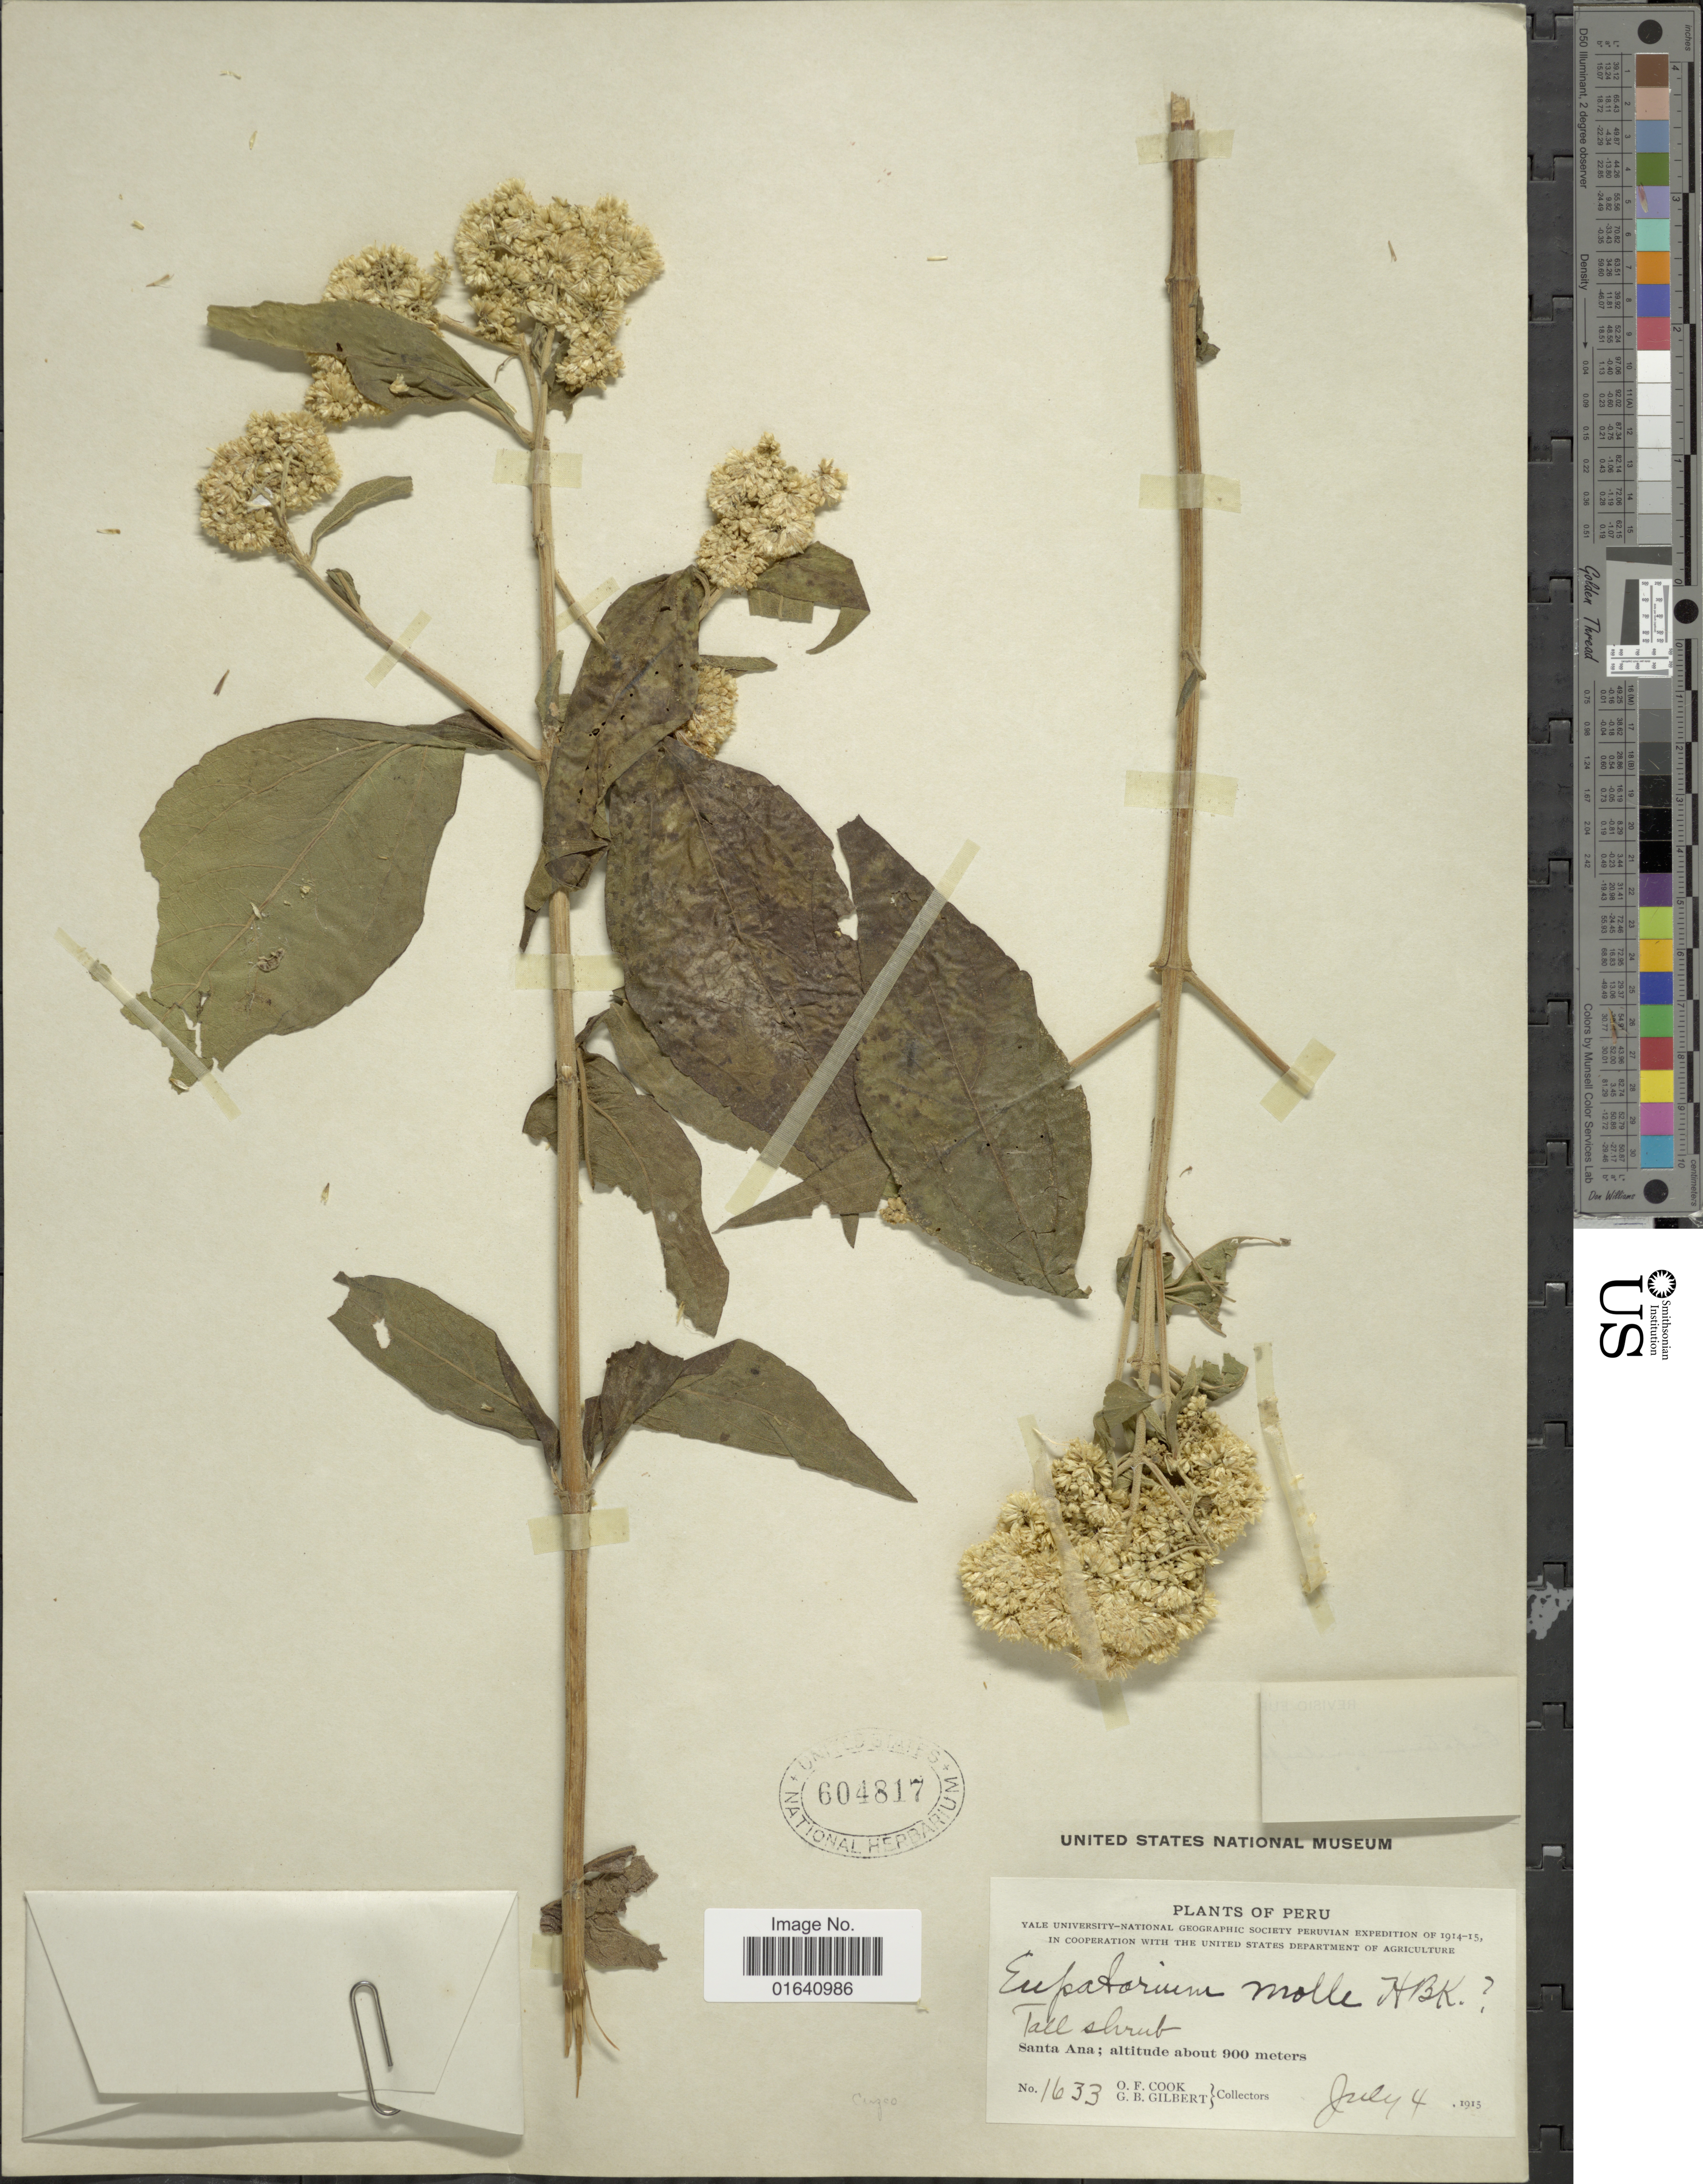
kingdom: Plantae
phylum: Tracheophyta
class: Magnoliopsida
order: Asterales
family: Asteraceae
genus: Austroeupatorium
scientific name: Austroeupatorium decemflorum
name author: (DC.) R.M. King & H. Rob.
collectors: O. F. Cook & G. B. Gilbert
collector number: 1633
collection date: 1915-07-04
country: Peru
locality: Santa Ana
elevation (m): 900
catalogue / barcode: US 604817